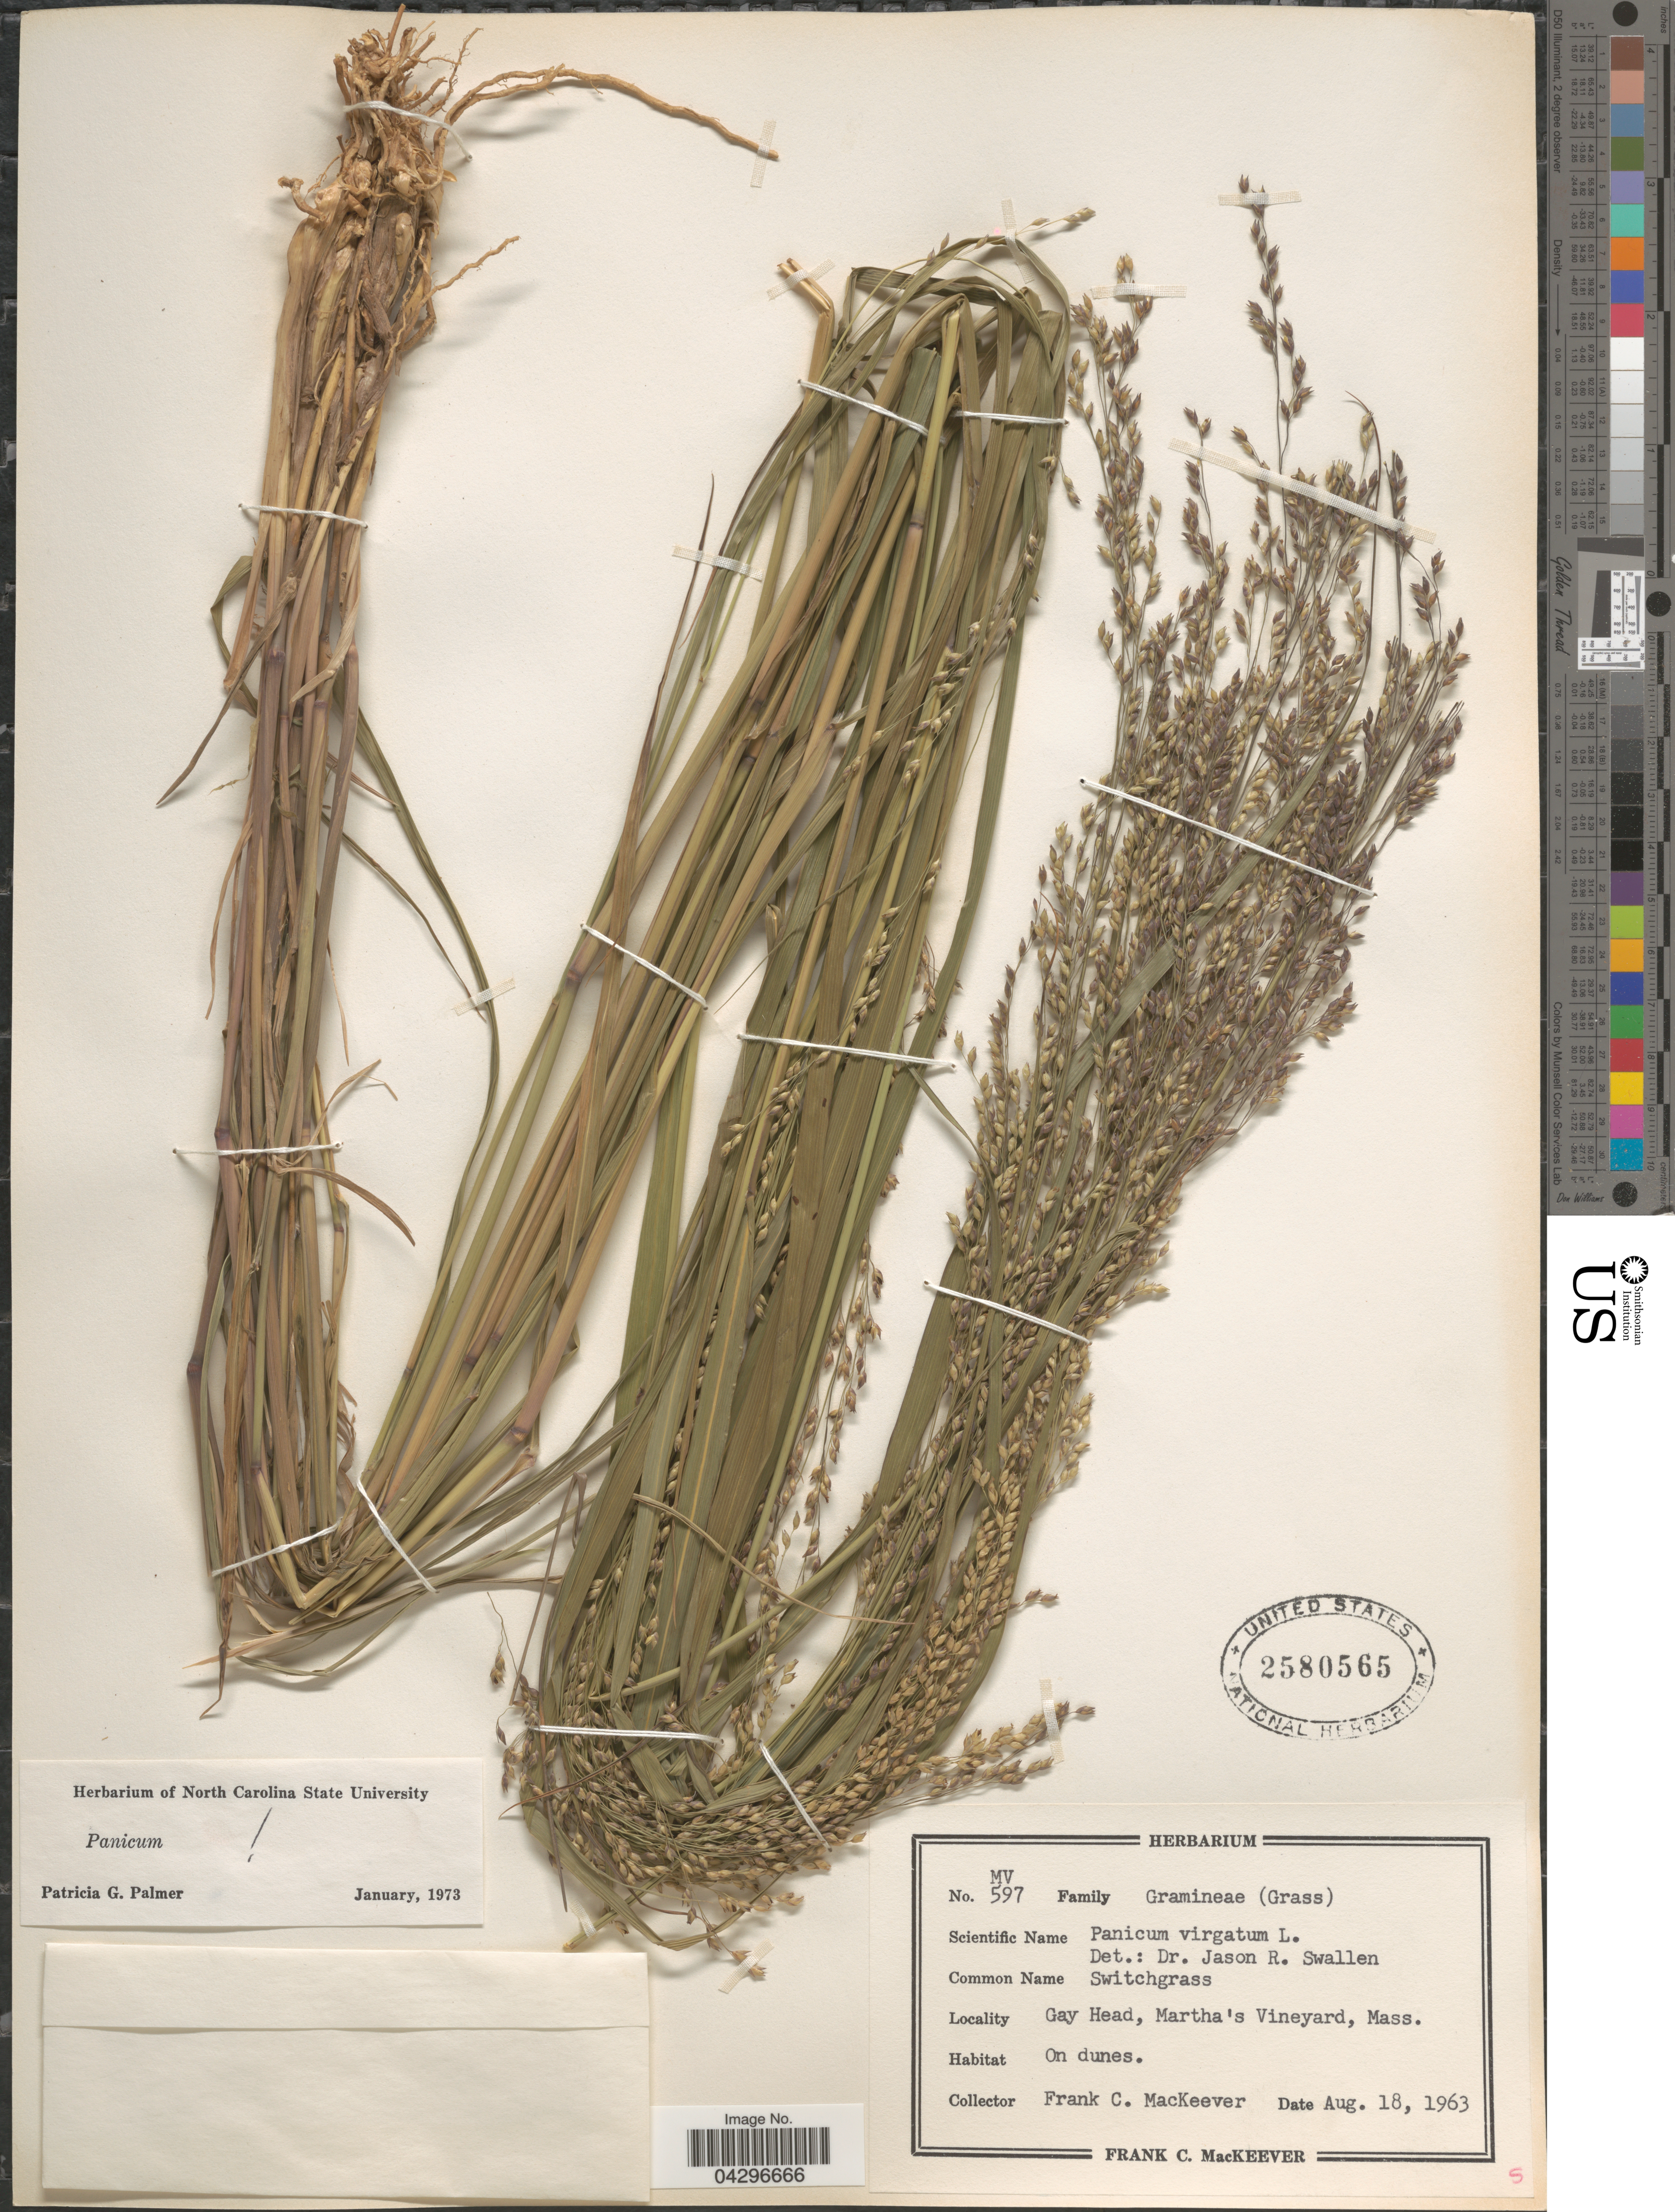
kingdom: Plantae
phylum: Tracheophyta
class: Liliopsida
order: Poales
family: Poaceae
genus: Panicum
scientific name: Panicum virgatum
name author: L.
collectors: F. C. MacKeever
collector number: MV597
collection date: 1963-08-18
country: United States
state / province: Massachusetts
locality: Gay Head, Martha's Vineyard.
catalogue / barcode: US 2580565